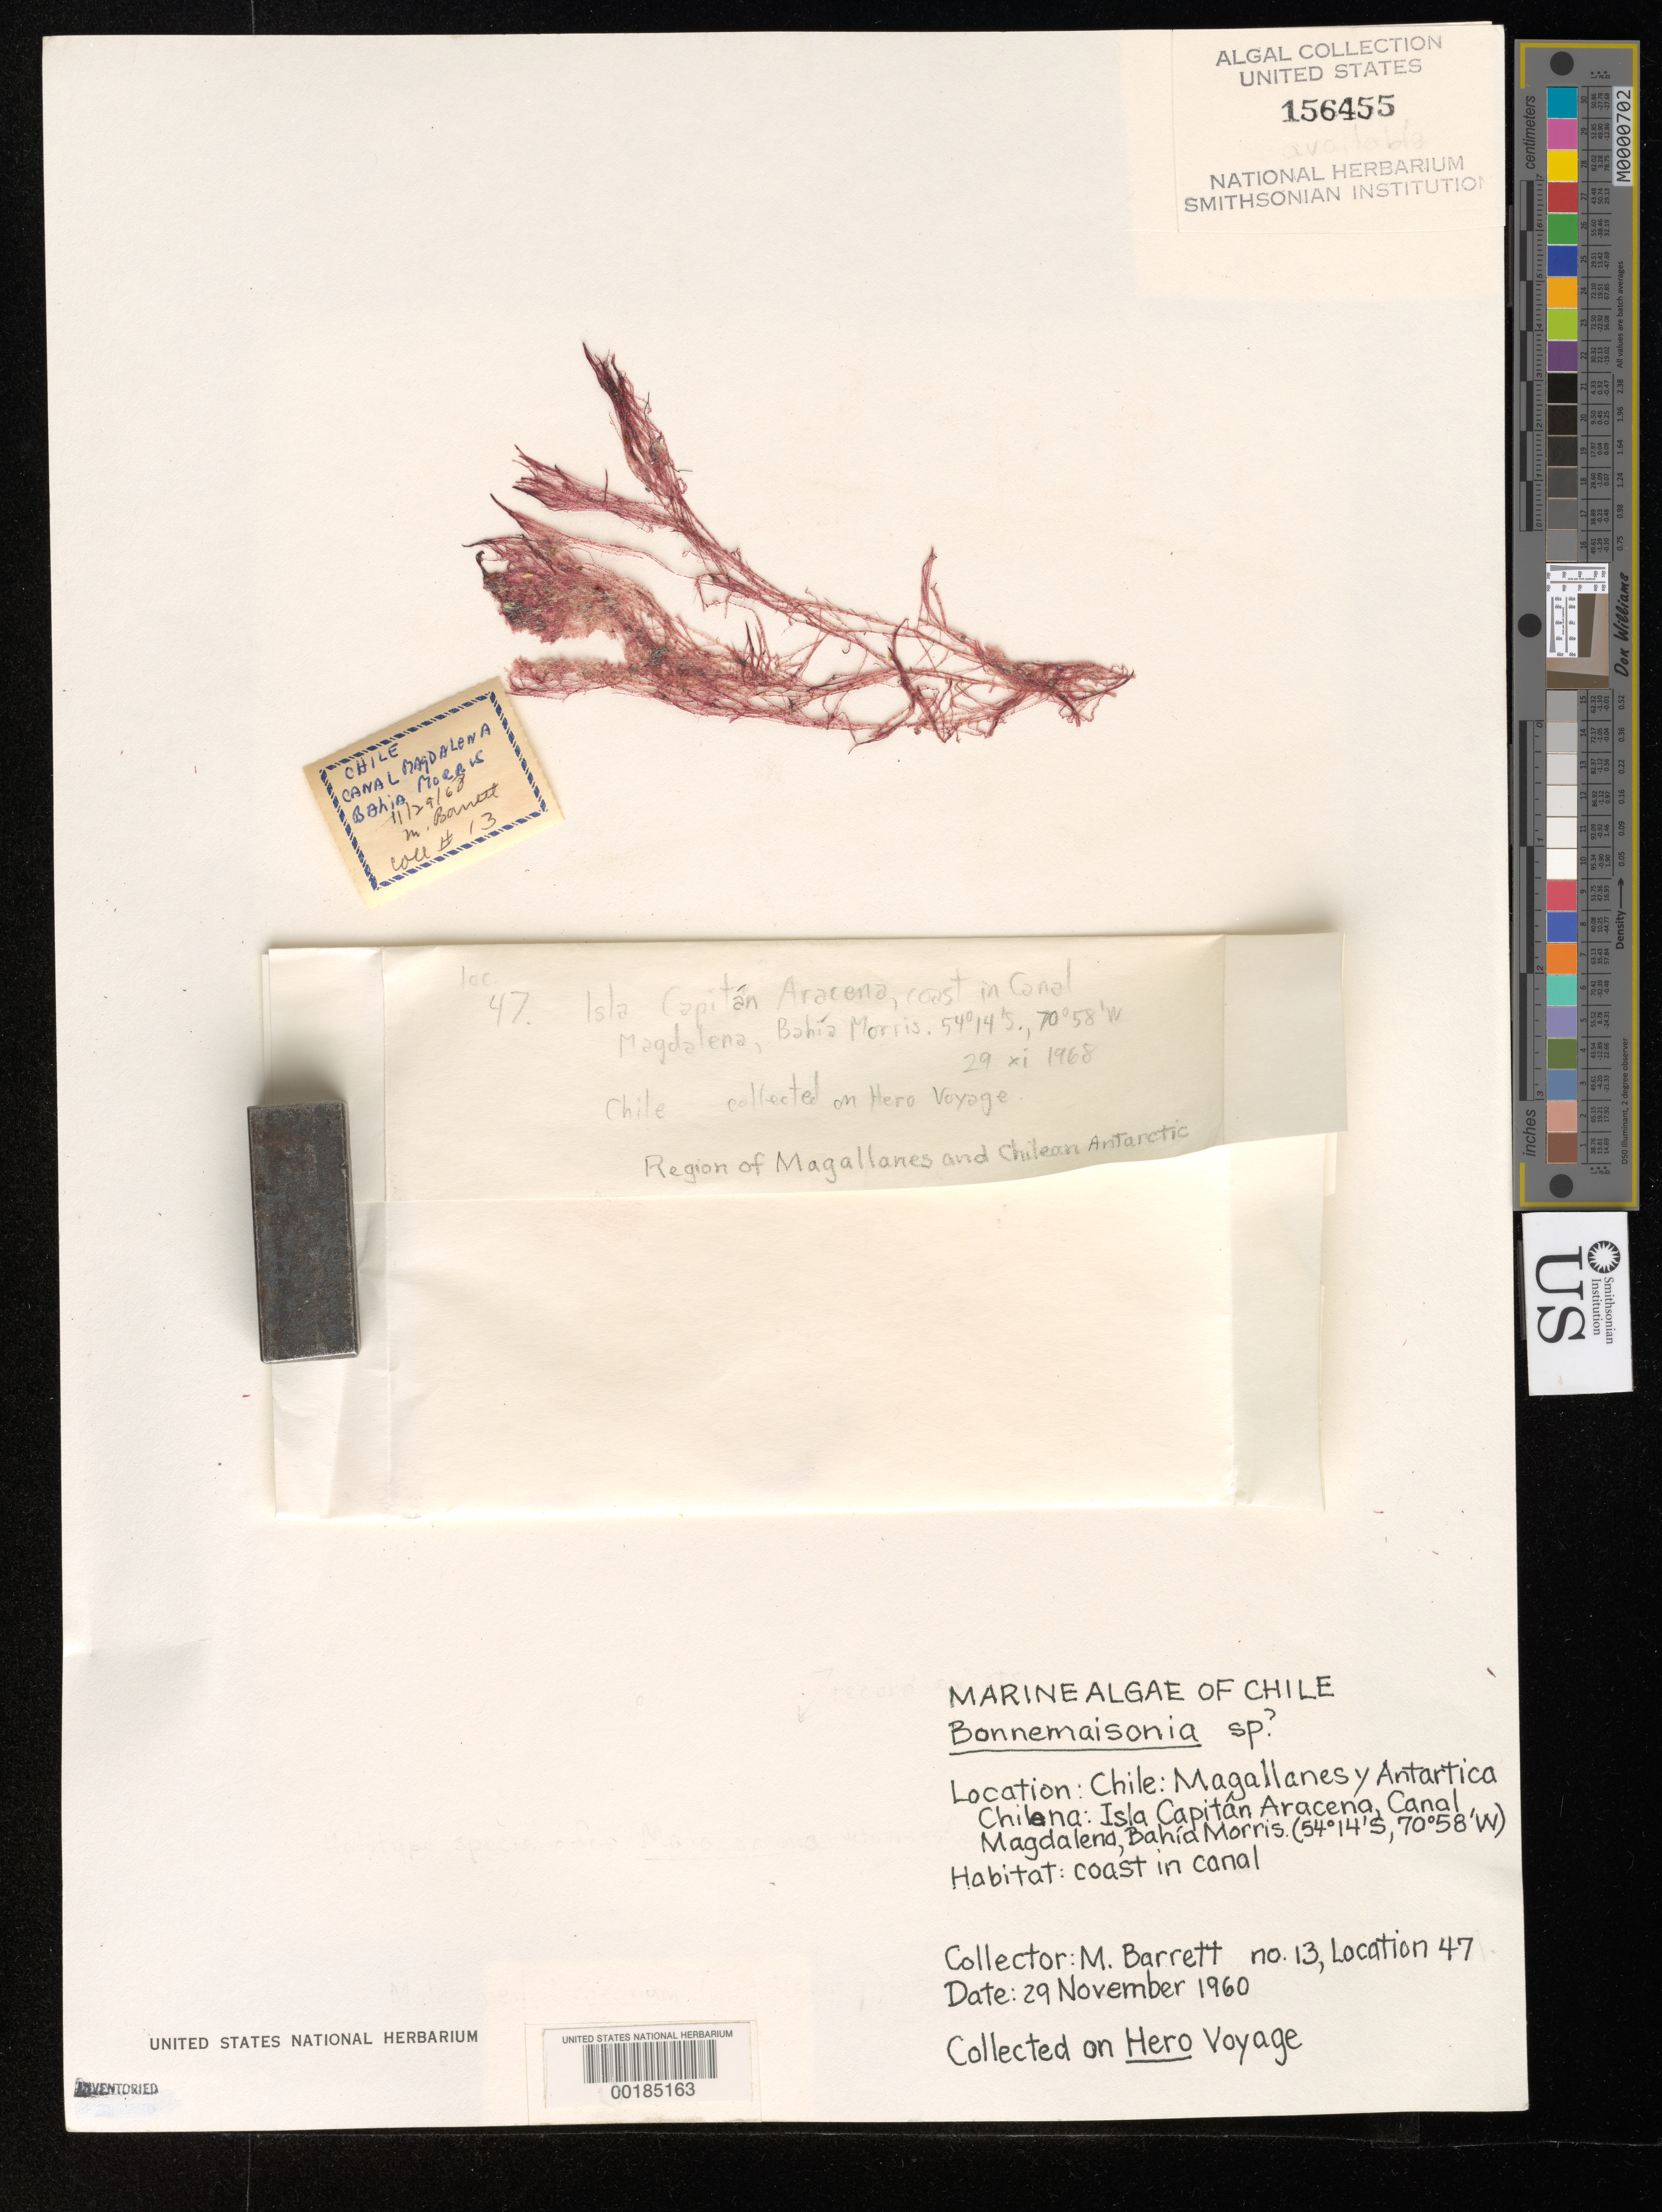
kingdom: Plantae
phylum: Rhodophyta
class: Florideophyceae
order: Bonnemaisoniales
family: Bonnemaisoniaceae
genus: Bonnemaisonia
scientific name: Bonnemaisonia sp.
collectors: M. Barrett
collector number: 13 location 47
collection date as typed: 29 Nov 1960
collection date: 1960-11-29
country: Chile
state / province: Magallanes y de la Antártica Chilena (XII)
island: Isla Capitan Aracena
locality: Canal Magdalena, Bahia Morris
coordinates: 54 14' S, 70 58' W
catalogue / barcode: US 156455